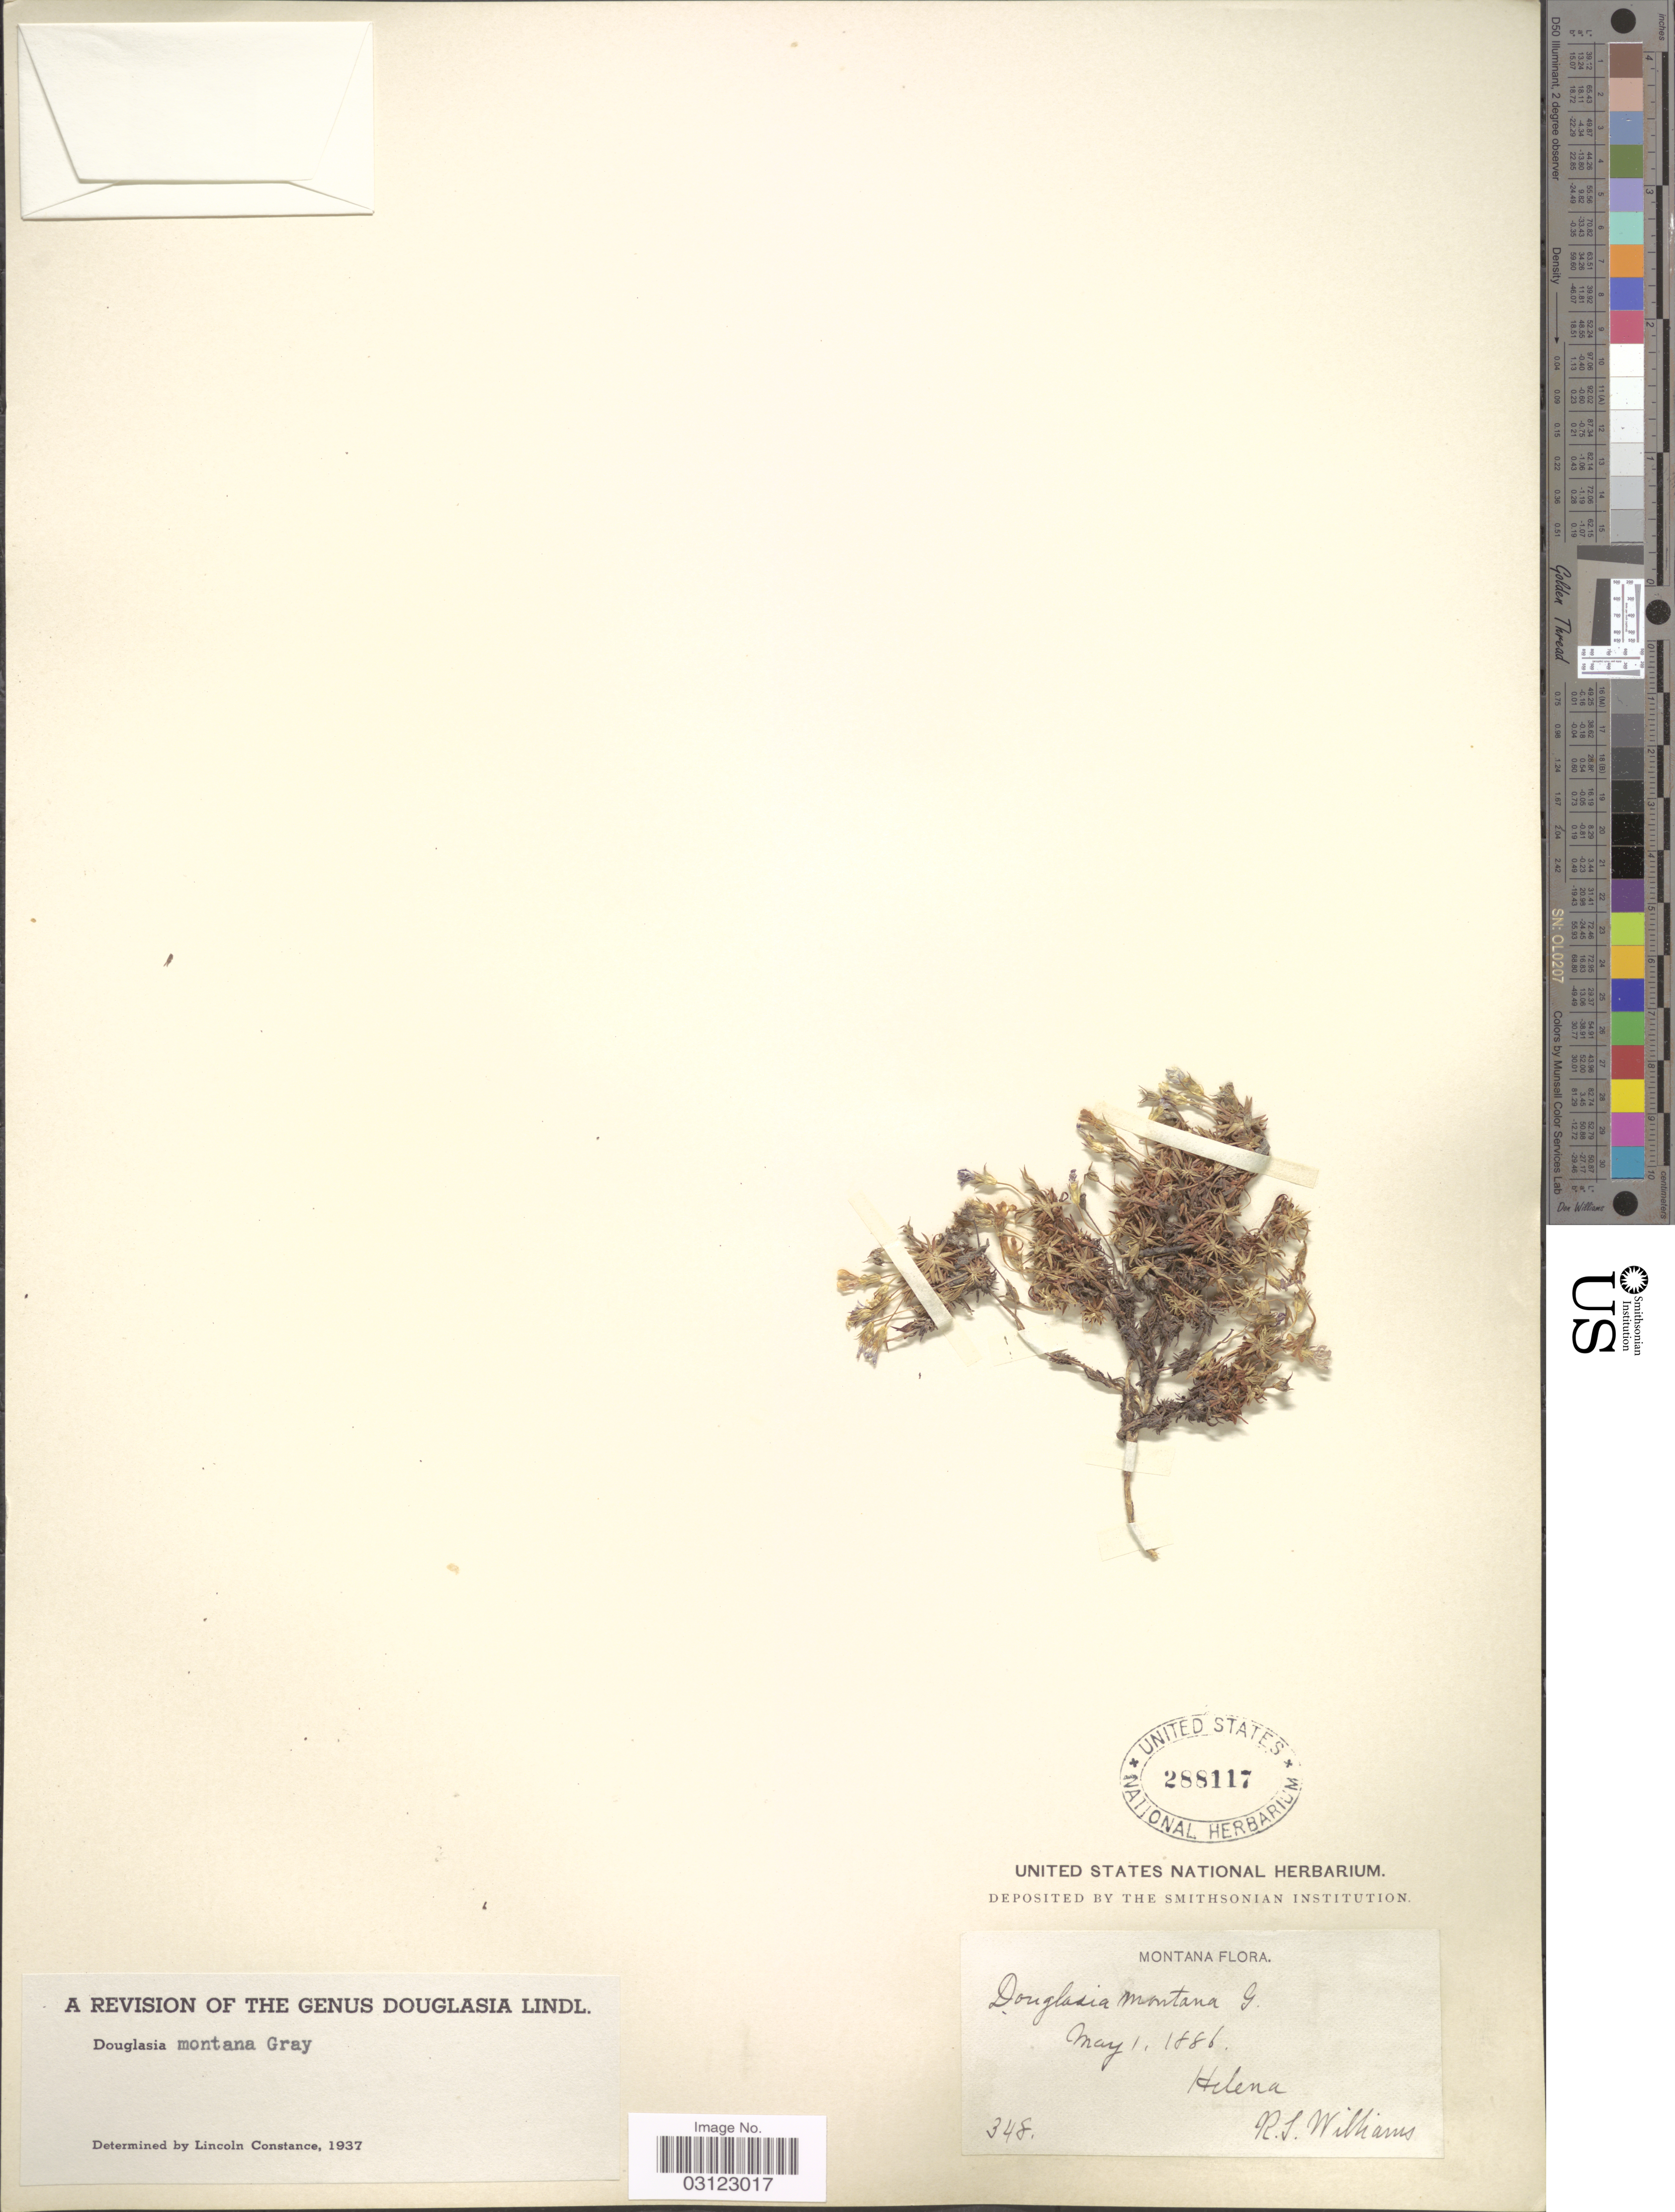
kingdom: Plantae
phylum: Tracheophyta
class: Magnoliopsida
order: Ericales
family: Primulaceae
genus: Douglasia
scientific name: Douglasia montana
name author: A. Gray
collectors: R. S. Williams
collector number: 348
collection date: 1886-05-01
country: United States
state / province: Montana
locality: Helena.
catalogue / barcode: US 288117